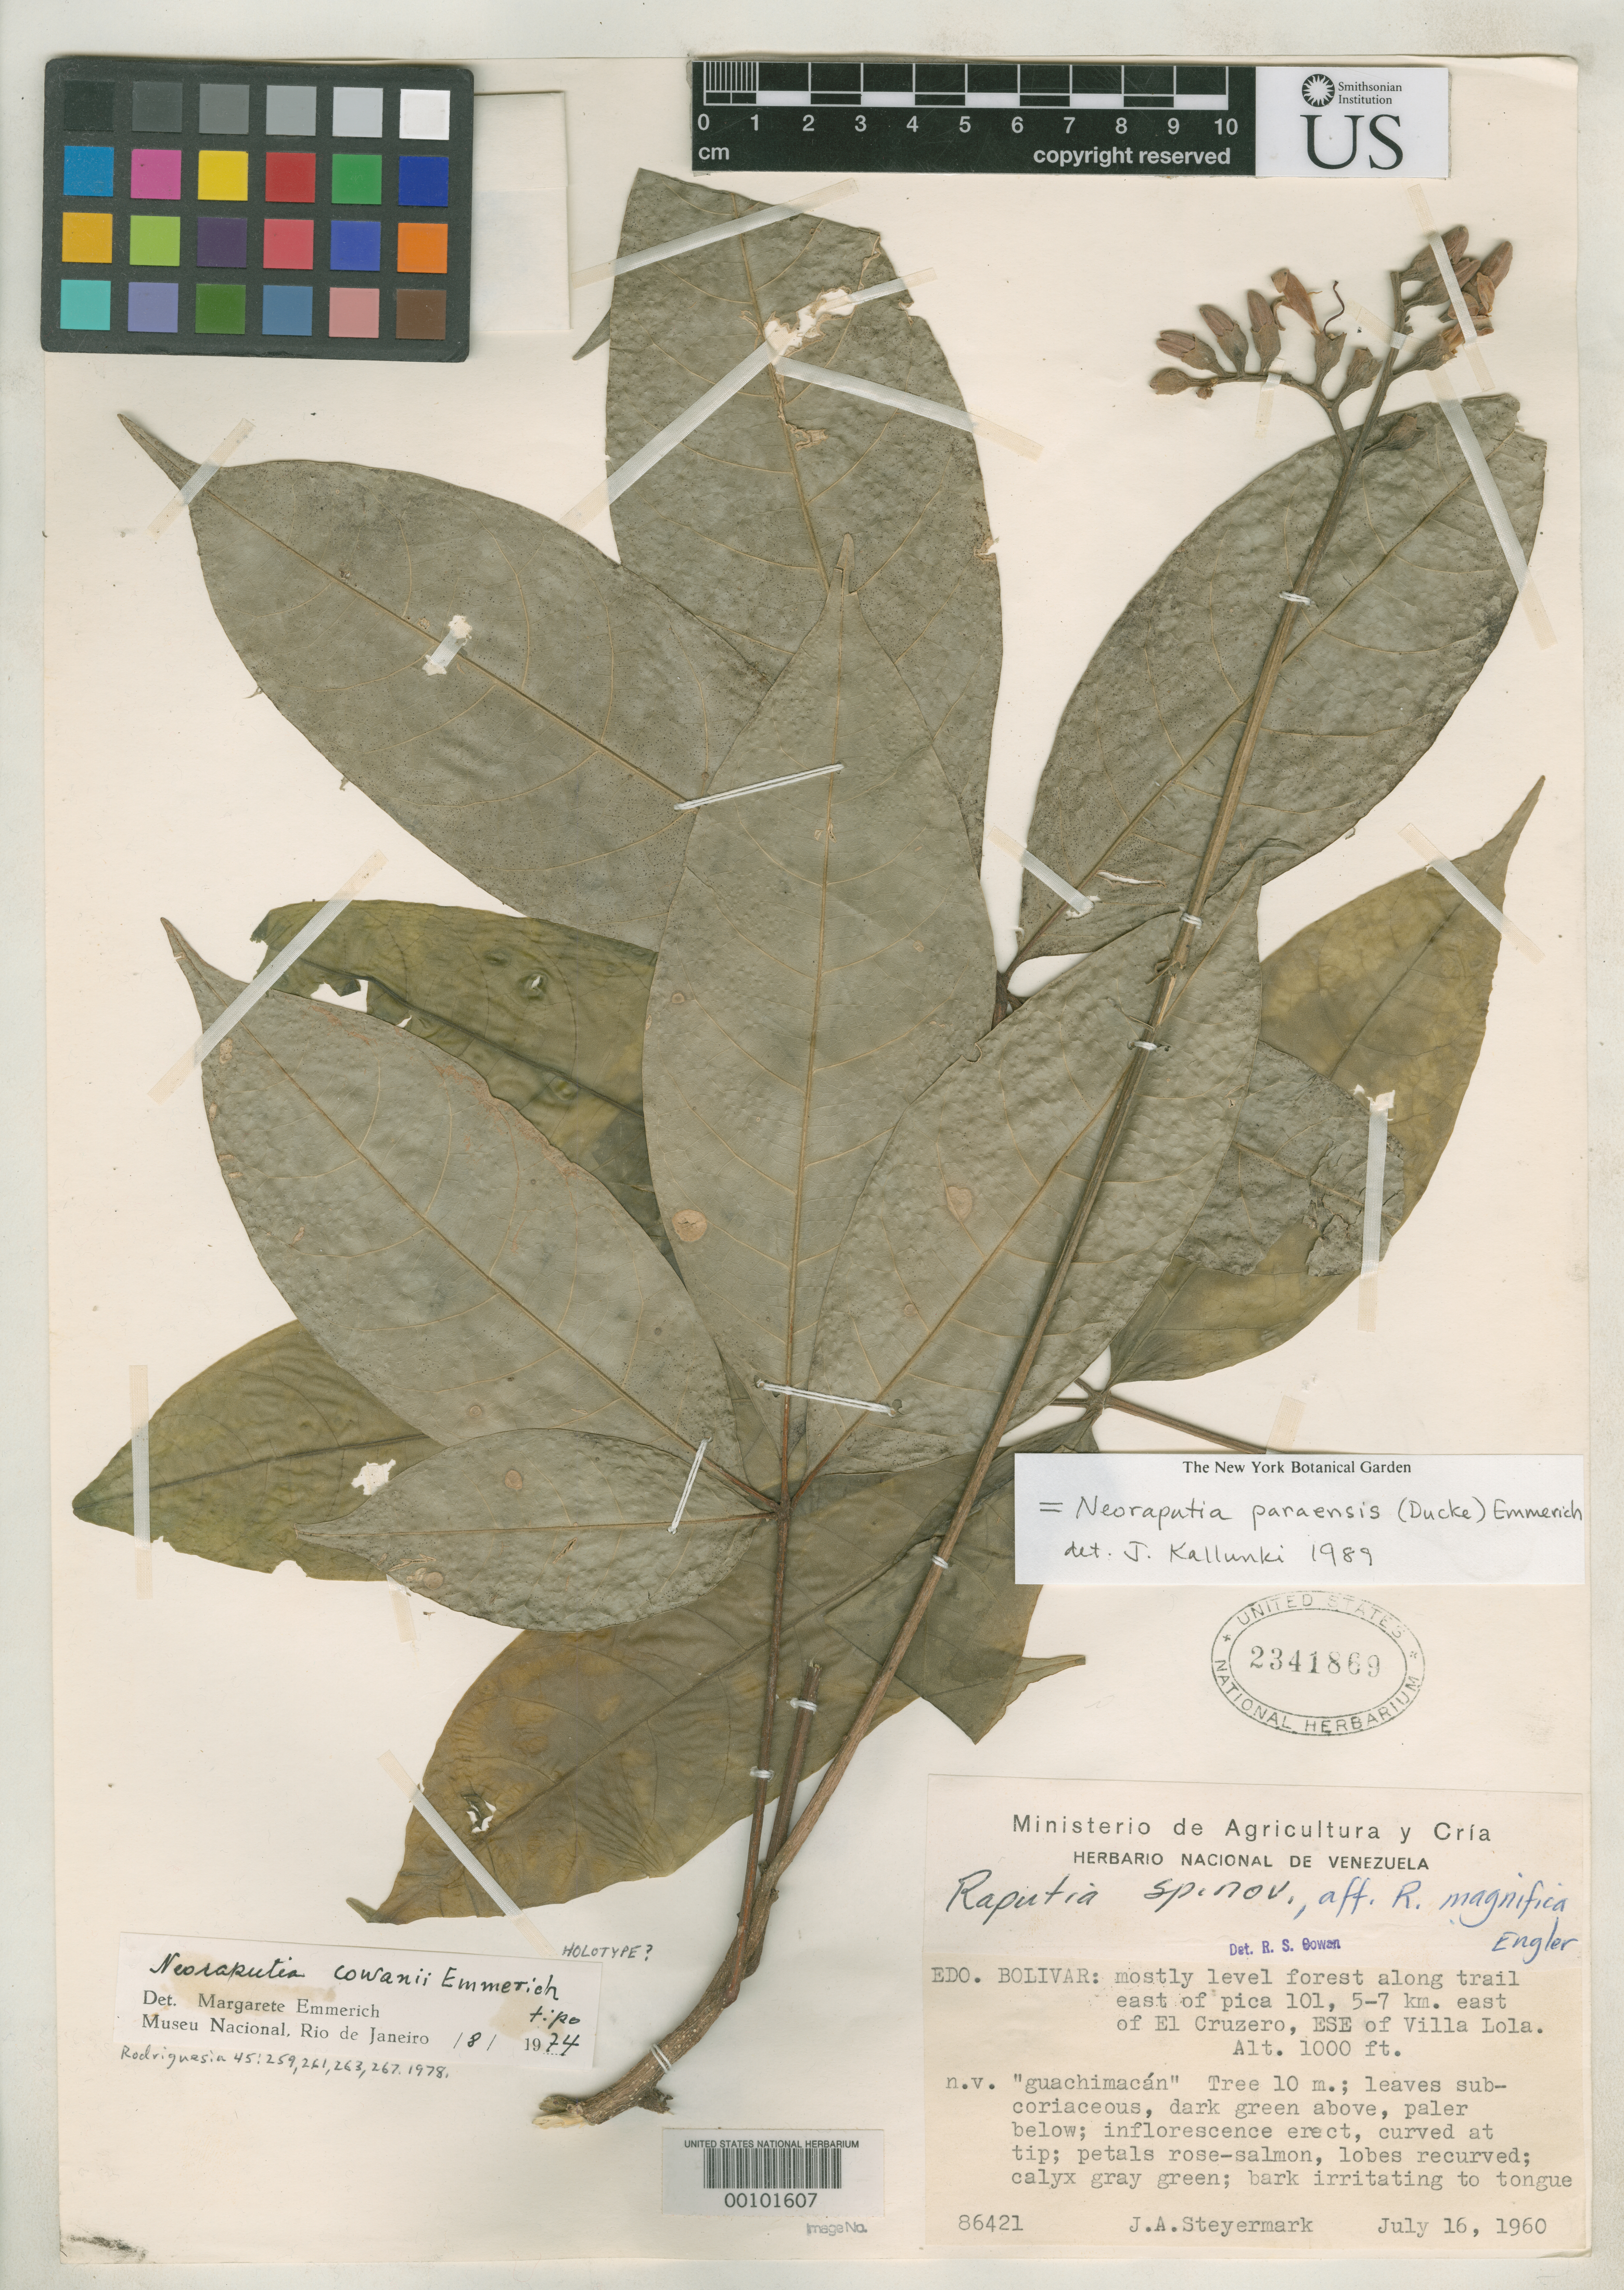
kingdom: Plantae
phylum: Tracheophyta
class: Magnoliopsida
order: Sapindales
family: Rutaceae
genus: Neoraputia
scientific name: Neoraputia cowanii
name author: Emmerich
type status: Type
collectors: J. Steyermark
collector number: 86421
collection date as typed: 16 Jul 1960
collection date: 1960-07-16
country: Venezuela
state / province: Bolivar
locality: Trail E of Pica 101, 5-7 km E of El cruzero, ESE of Villa Lola.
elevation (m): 305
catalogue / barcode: US 2341869